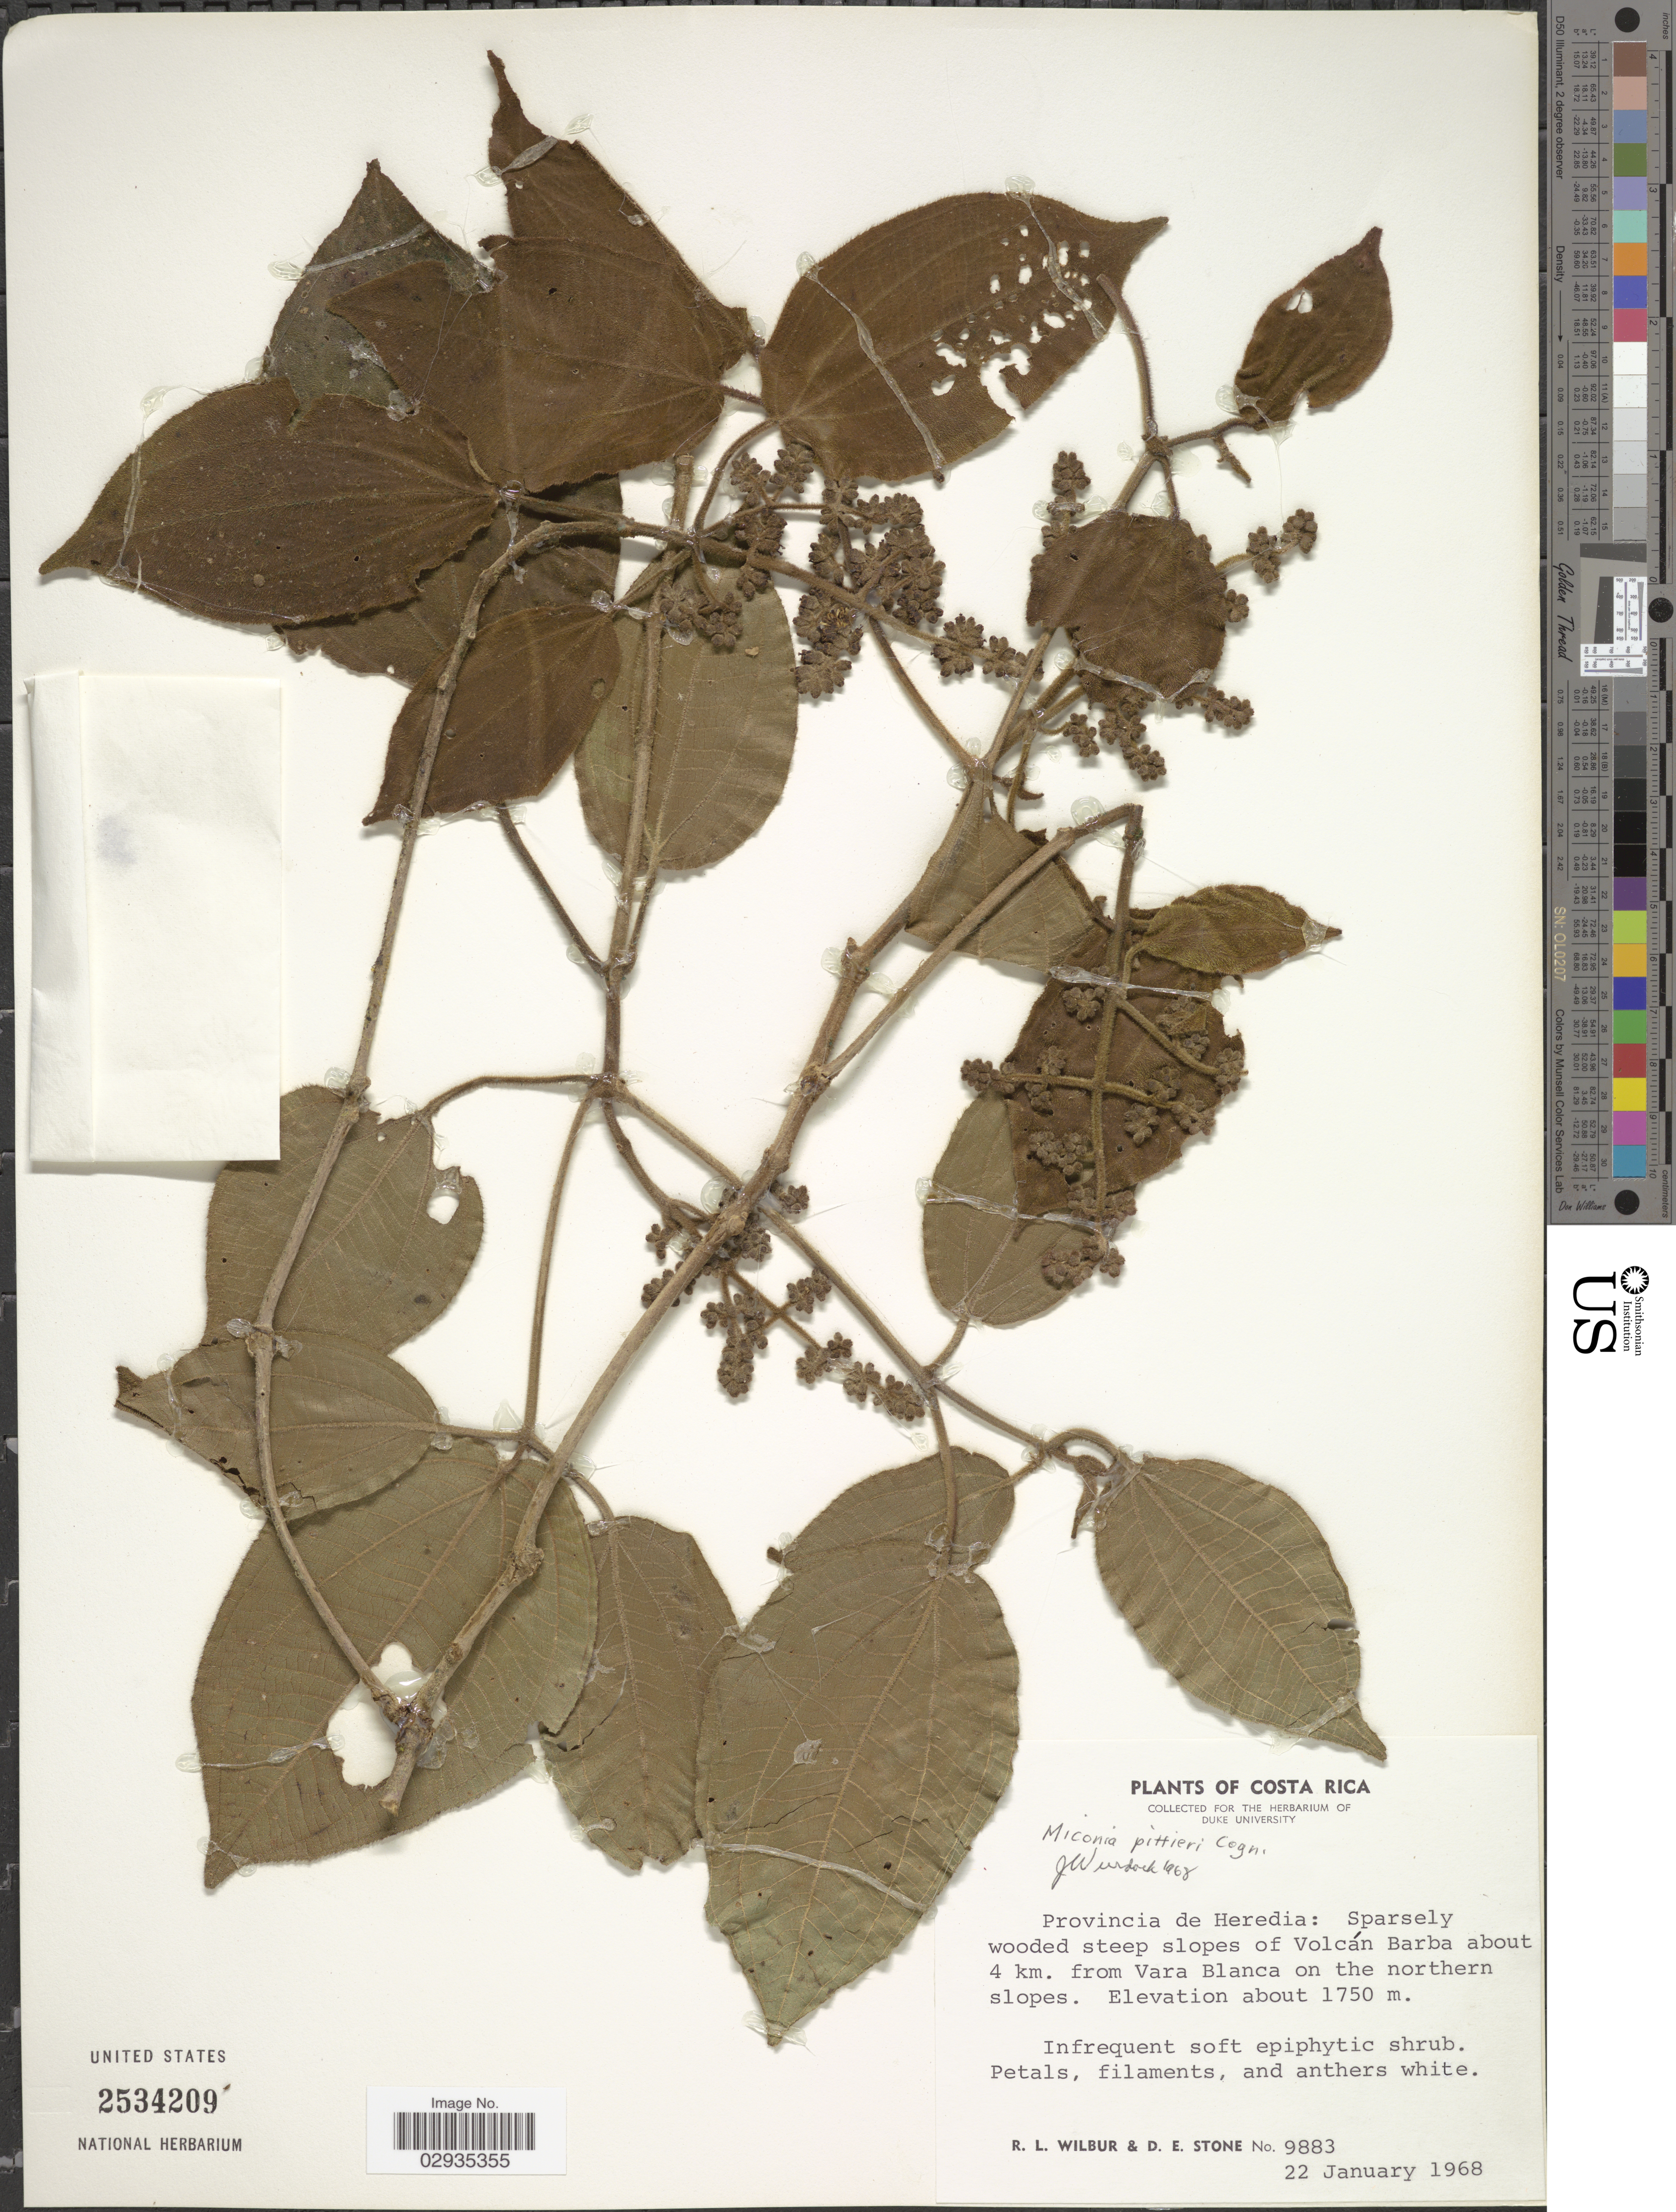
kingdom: Plantae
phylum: Tracheophyta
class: Magnoliopsida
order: Myrtales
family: Melastomataceae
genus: Miconia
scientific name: Miconia pittieri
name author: Cogn. in A. DC.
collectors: R. L. Wilbur & D. E. Stone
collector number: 9883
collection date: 1968-01-22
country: Costa Rica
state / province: Heredia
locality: Sparsely wooded steep slopes of Volcán Barba about 4 km. from Vara Blanca on the northern slopes.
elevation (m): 1750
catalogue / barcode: US 2534209